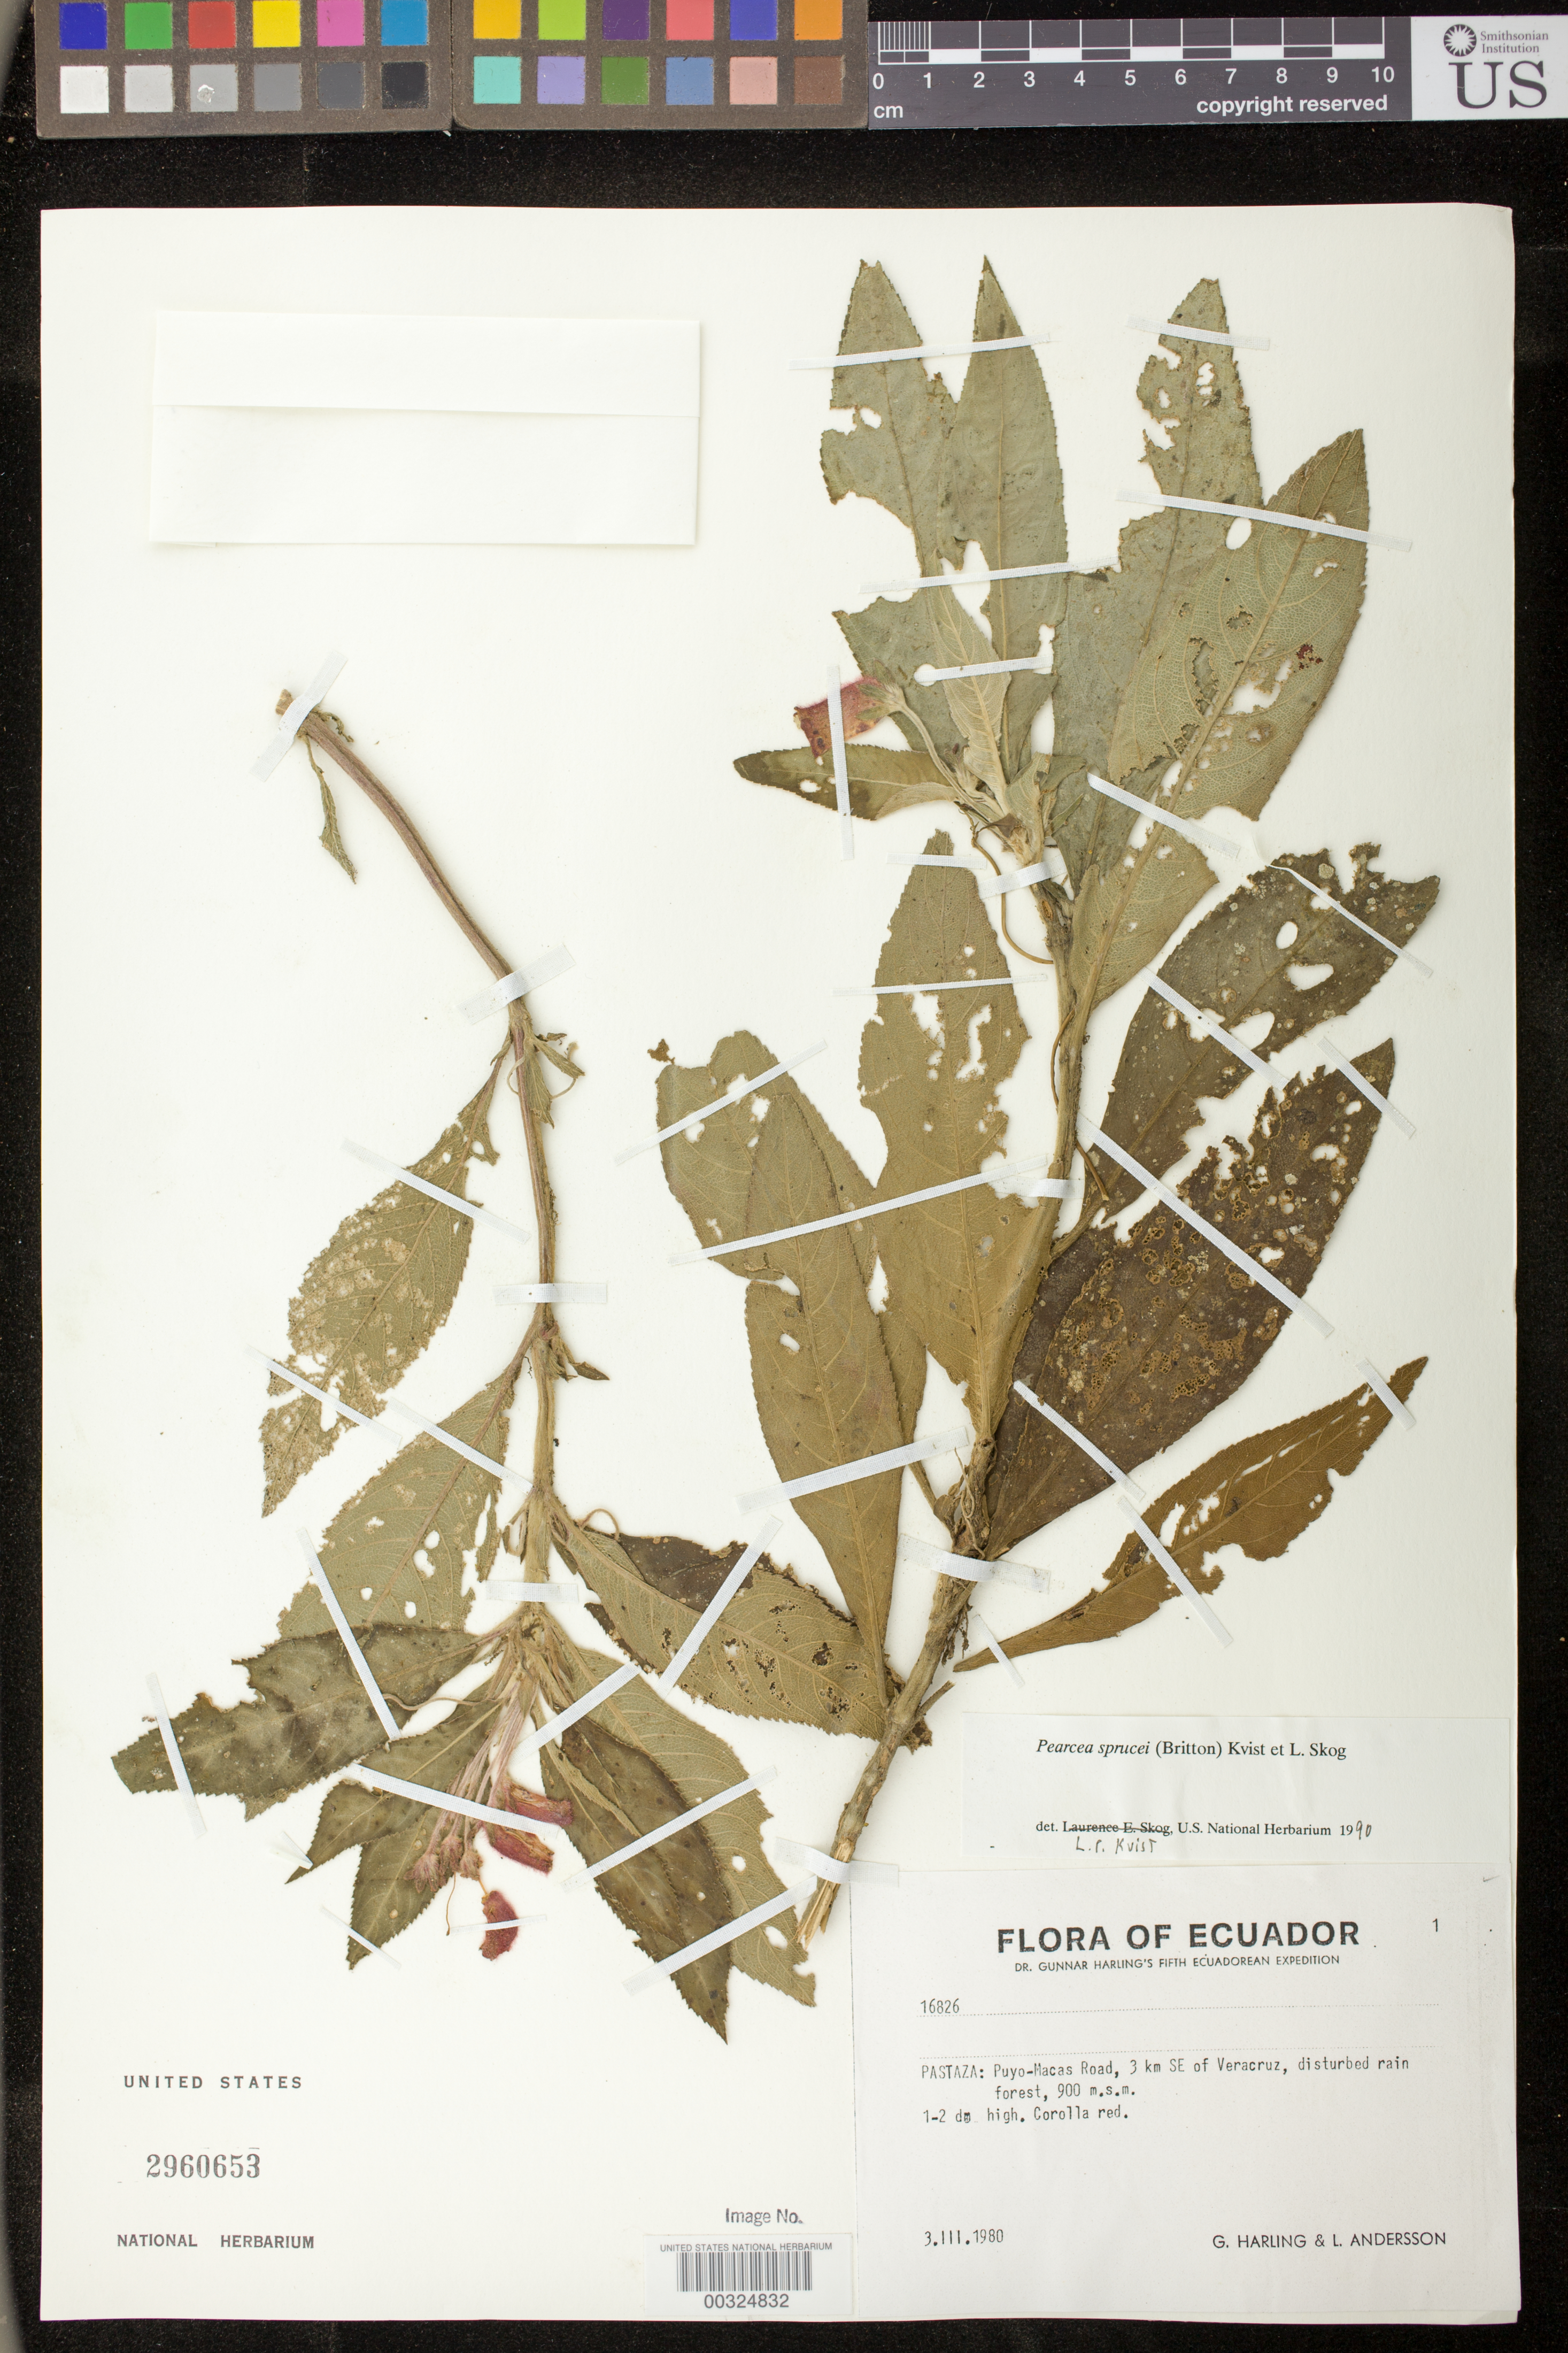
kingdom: Plantae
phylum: Tracheophyta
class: Magnoliopsida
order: Lamiales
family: Gesneriaceae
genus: Pearcea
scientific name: Pearcea sprucei var. sprucei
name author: (Britton ex Rusby) L.P. Kvist & L.E. Skog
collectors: G. Harling & L. Andersson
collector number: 16826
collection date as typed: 03 Mar 1980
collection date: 1980-03-03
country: Ecuador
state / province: Pastaza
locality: Puyo - Macas road, 3 km SE of Veracruz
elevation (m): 900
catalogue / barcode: US 2960653